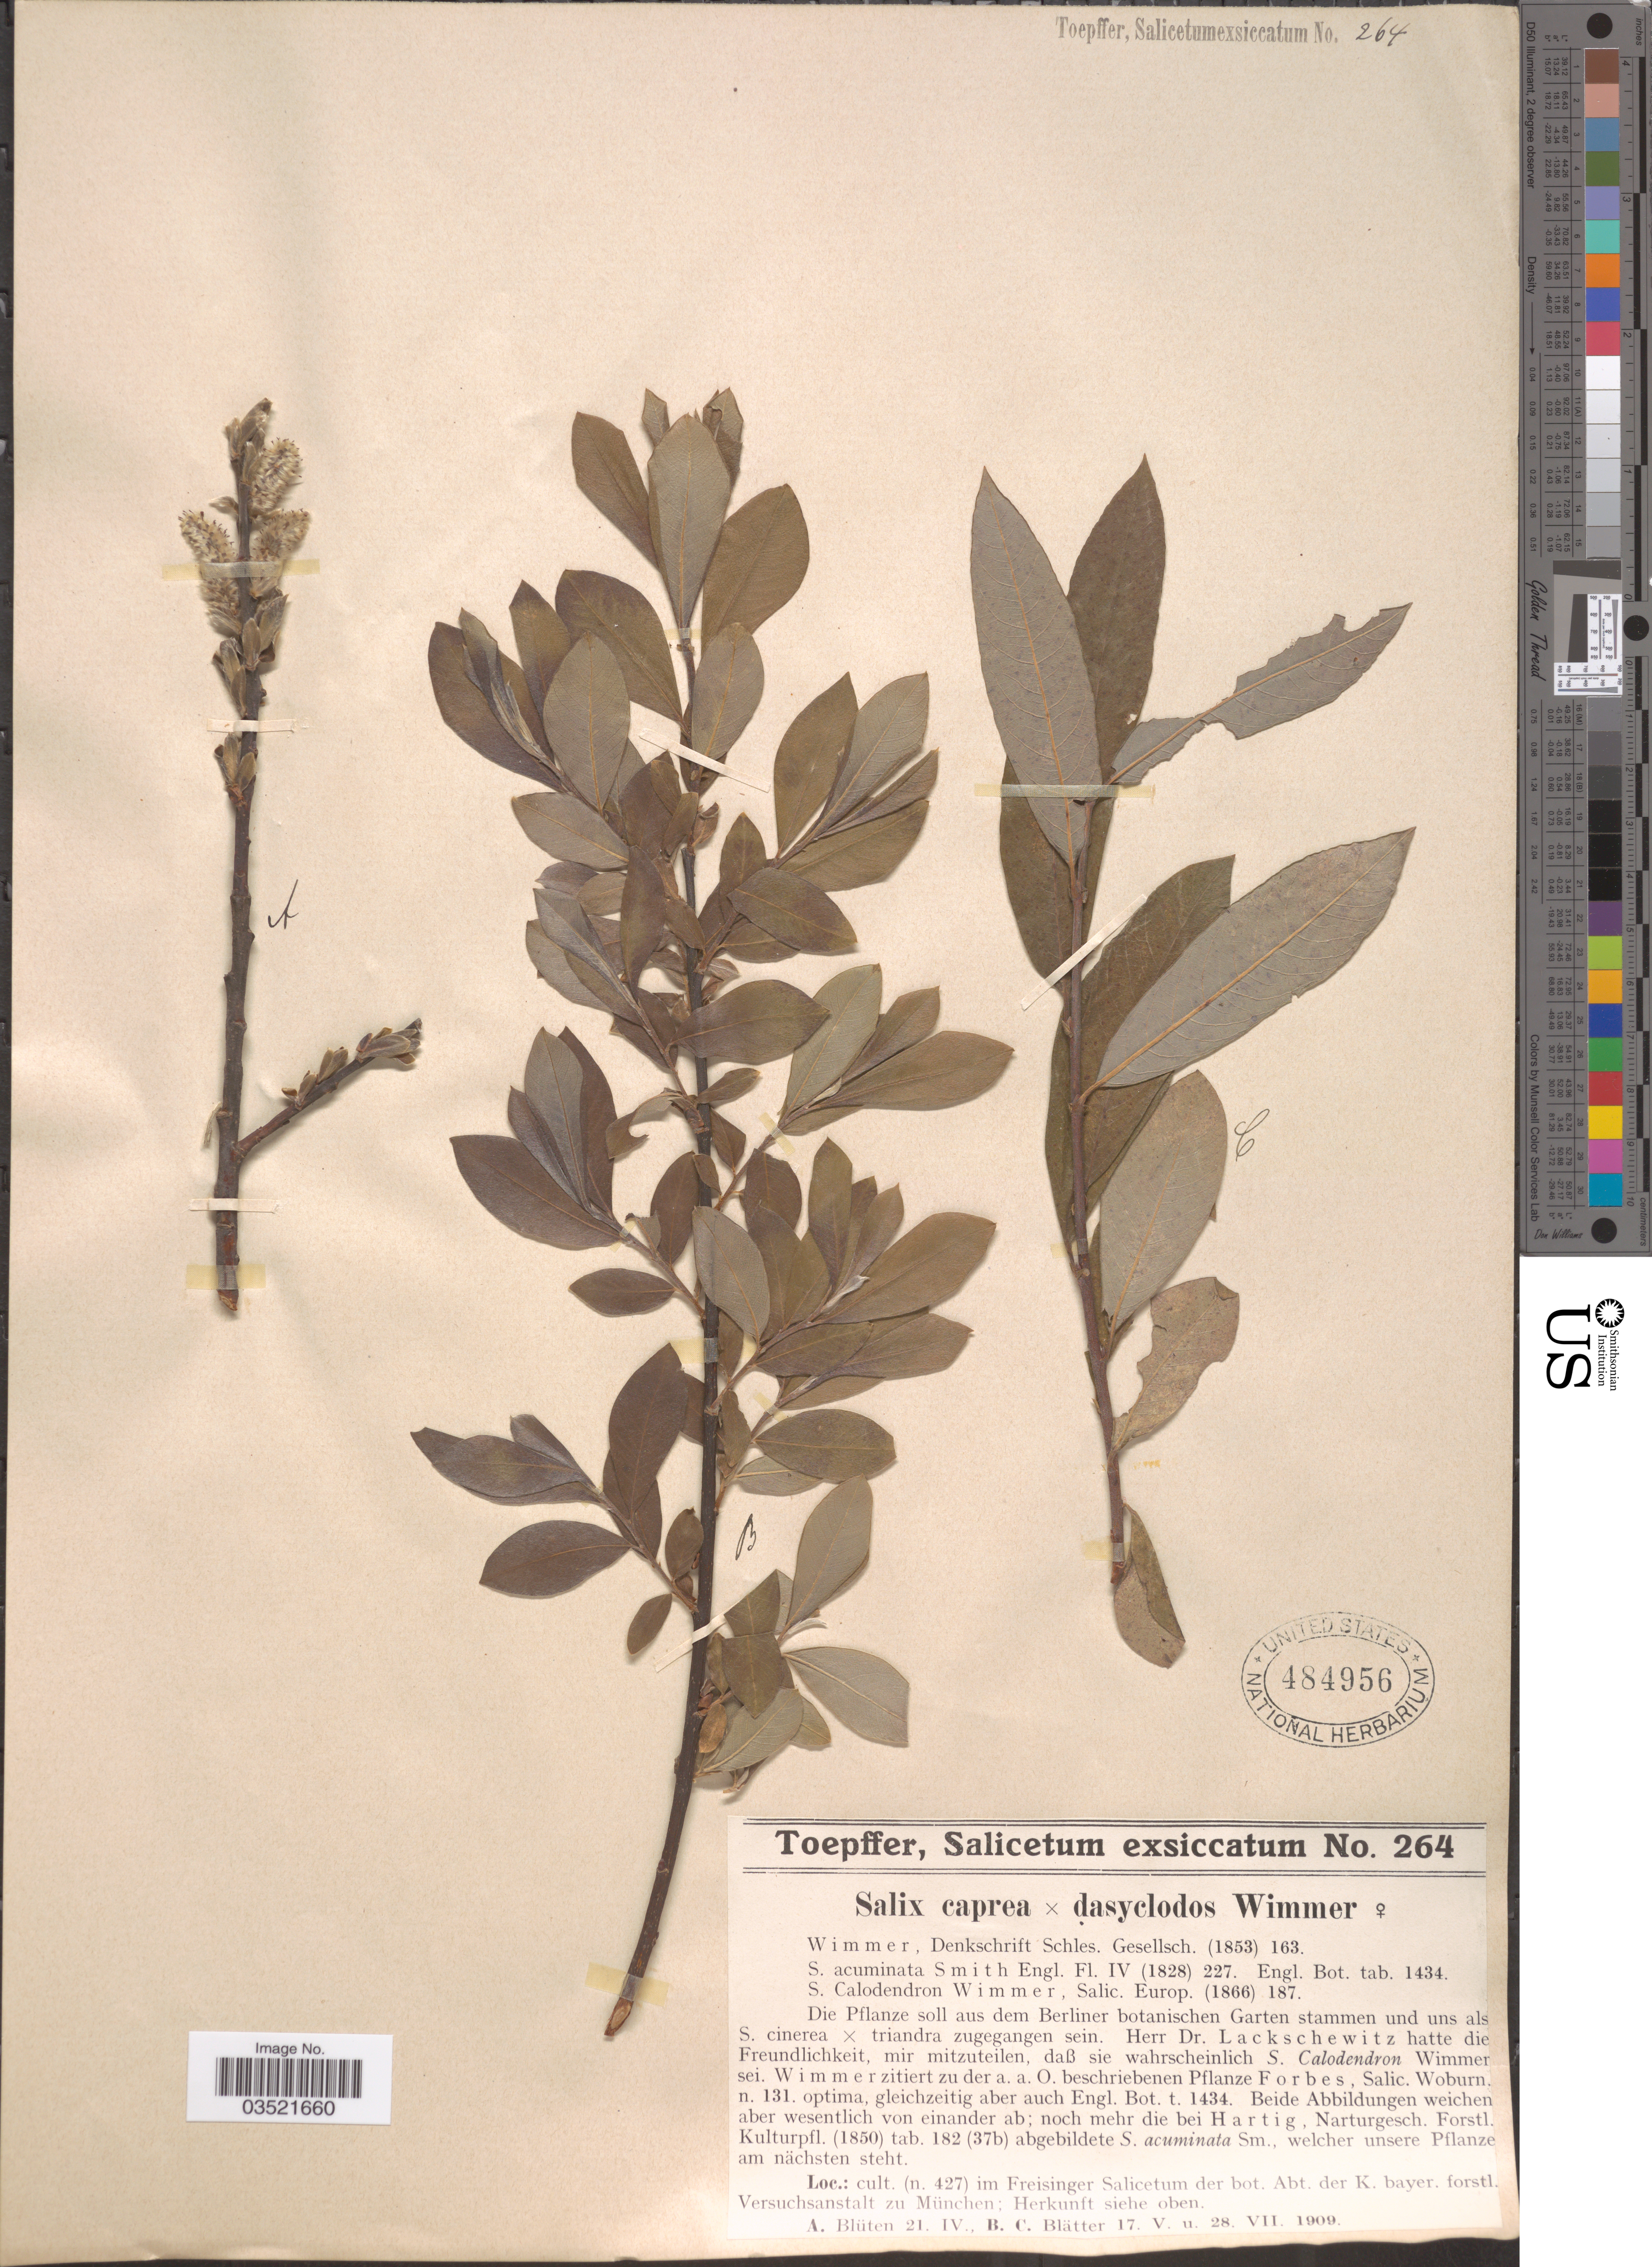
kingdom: Plantae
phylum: Tracheophyta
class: Magnoliopsida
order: Malpighiales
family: Salicaceae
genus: Salix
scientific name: Salix caprea x S. dasyclados Wimm.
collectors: A. Toepffer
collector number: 264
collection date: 1909-04-21/1909-07-28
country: Germany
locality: Cult. (n. 427) im Freisinger Salicetum der bot. Abt. der K. bayer. forstl. Versuchsantalt zu München.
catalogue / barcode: US 484956